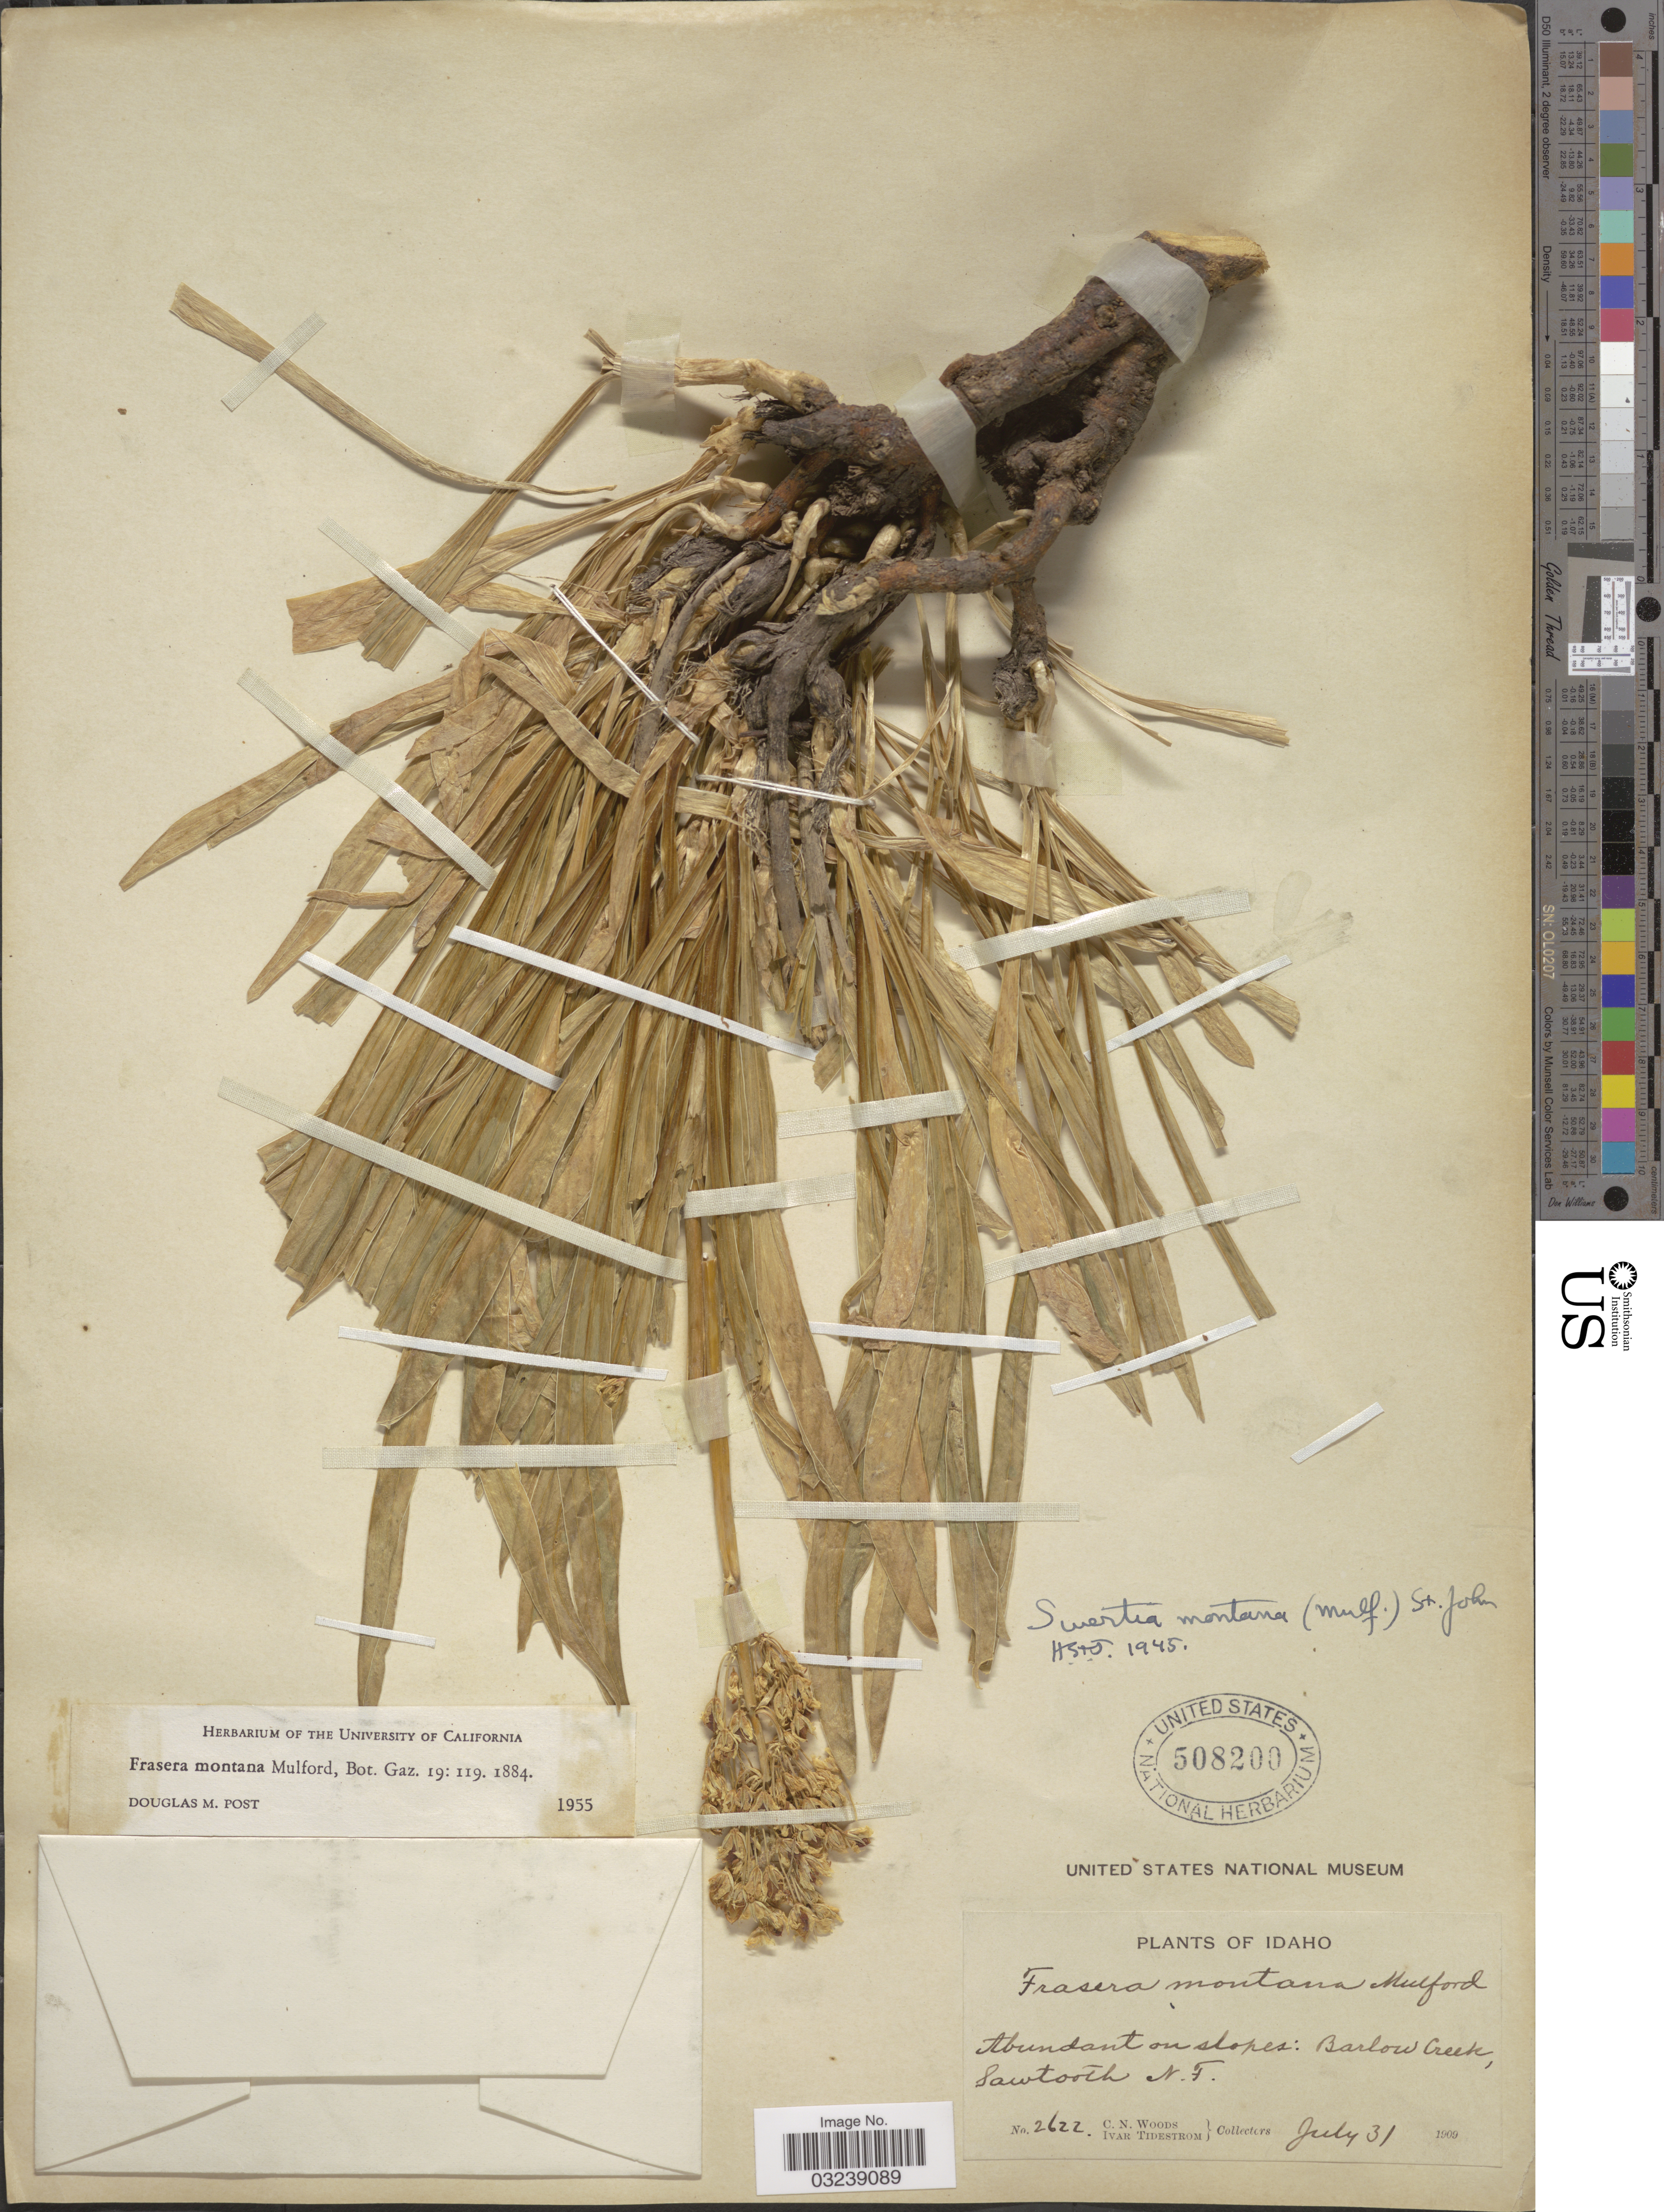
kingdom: Plantae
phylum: Tracheophyta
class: Magnoliopsida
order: Gentianales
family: Gentianaceae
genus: Frasera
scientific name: Frasera montana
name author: Mulford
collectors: C. Woods & I. F. Tidestrom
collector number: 2622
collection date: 1909-07-31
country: United States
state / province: Idaho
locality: Abundant on slopes: Barlow Creek, Sawtooth N.T.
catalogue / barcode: US 508200